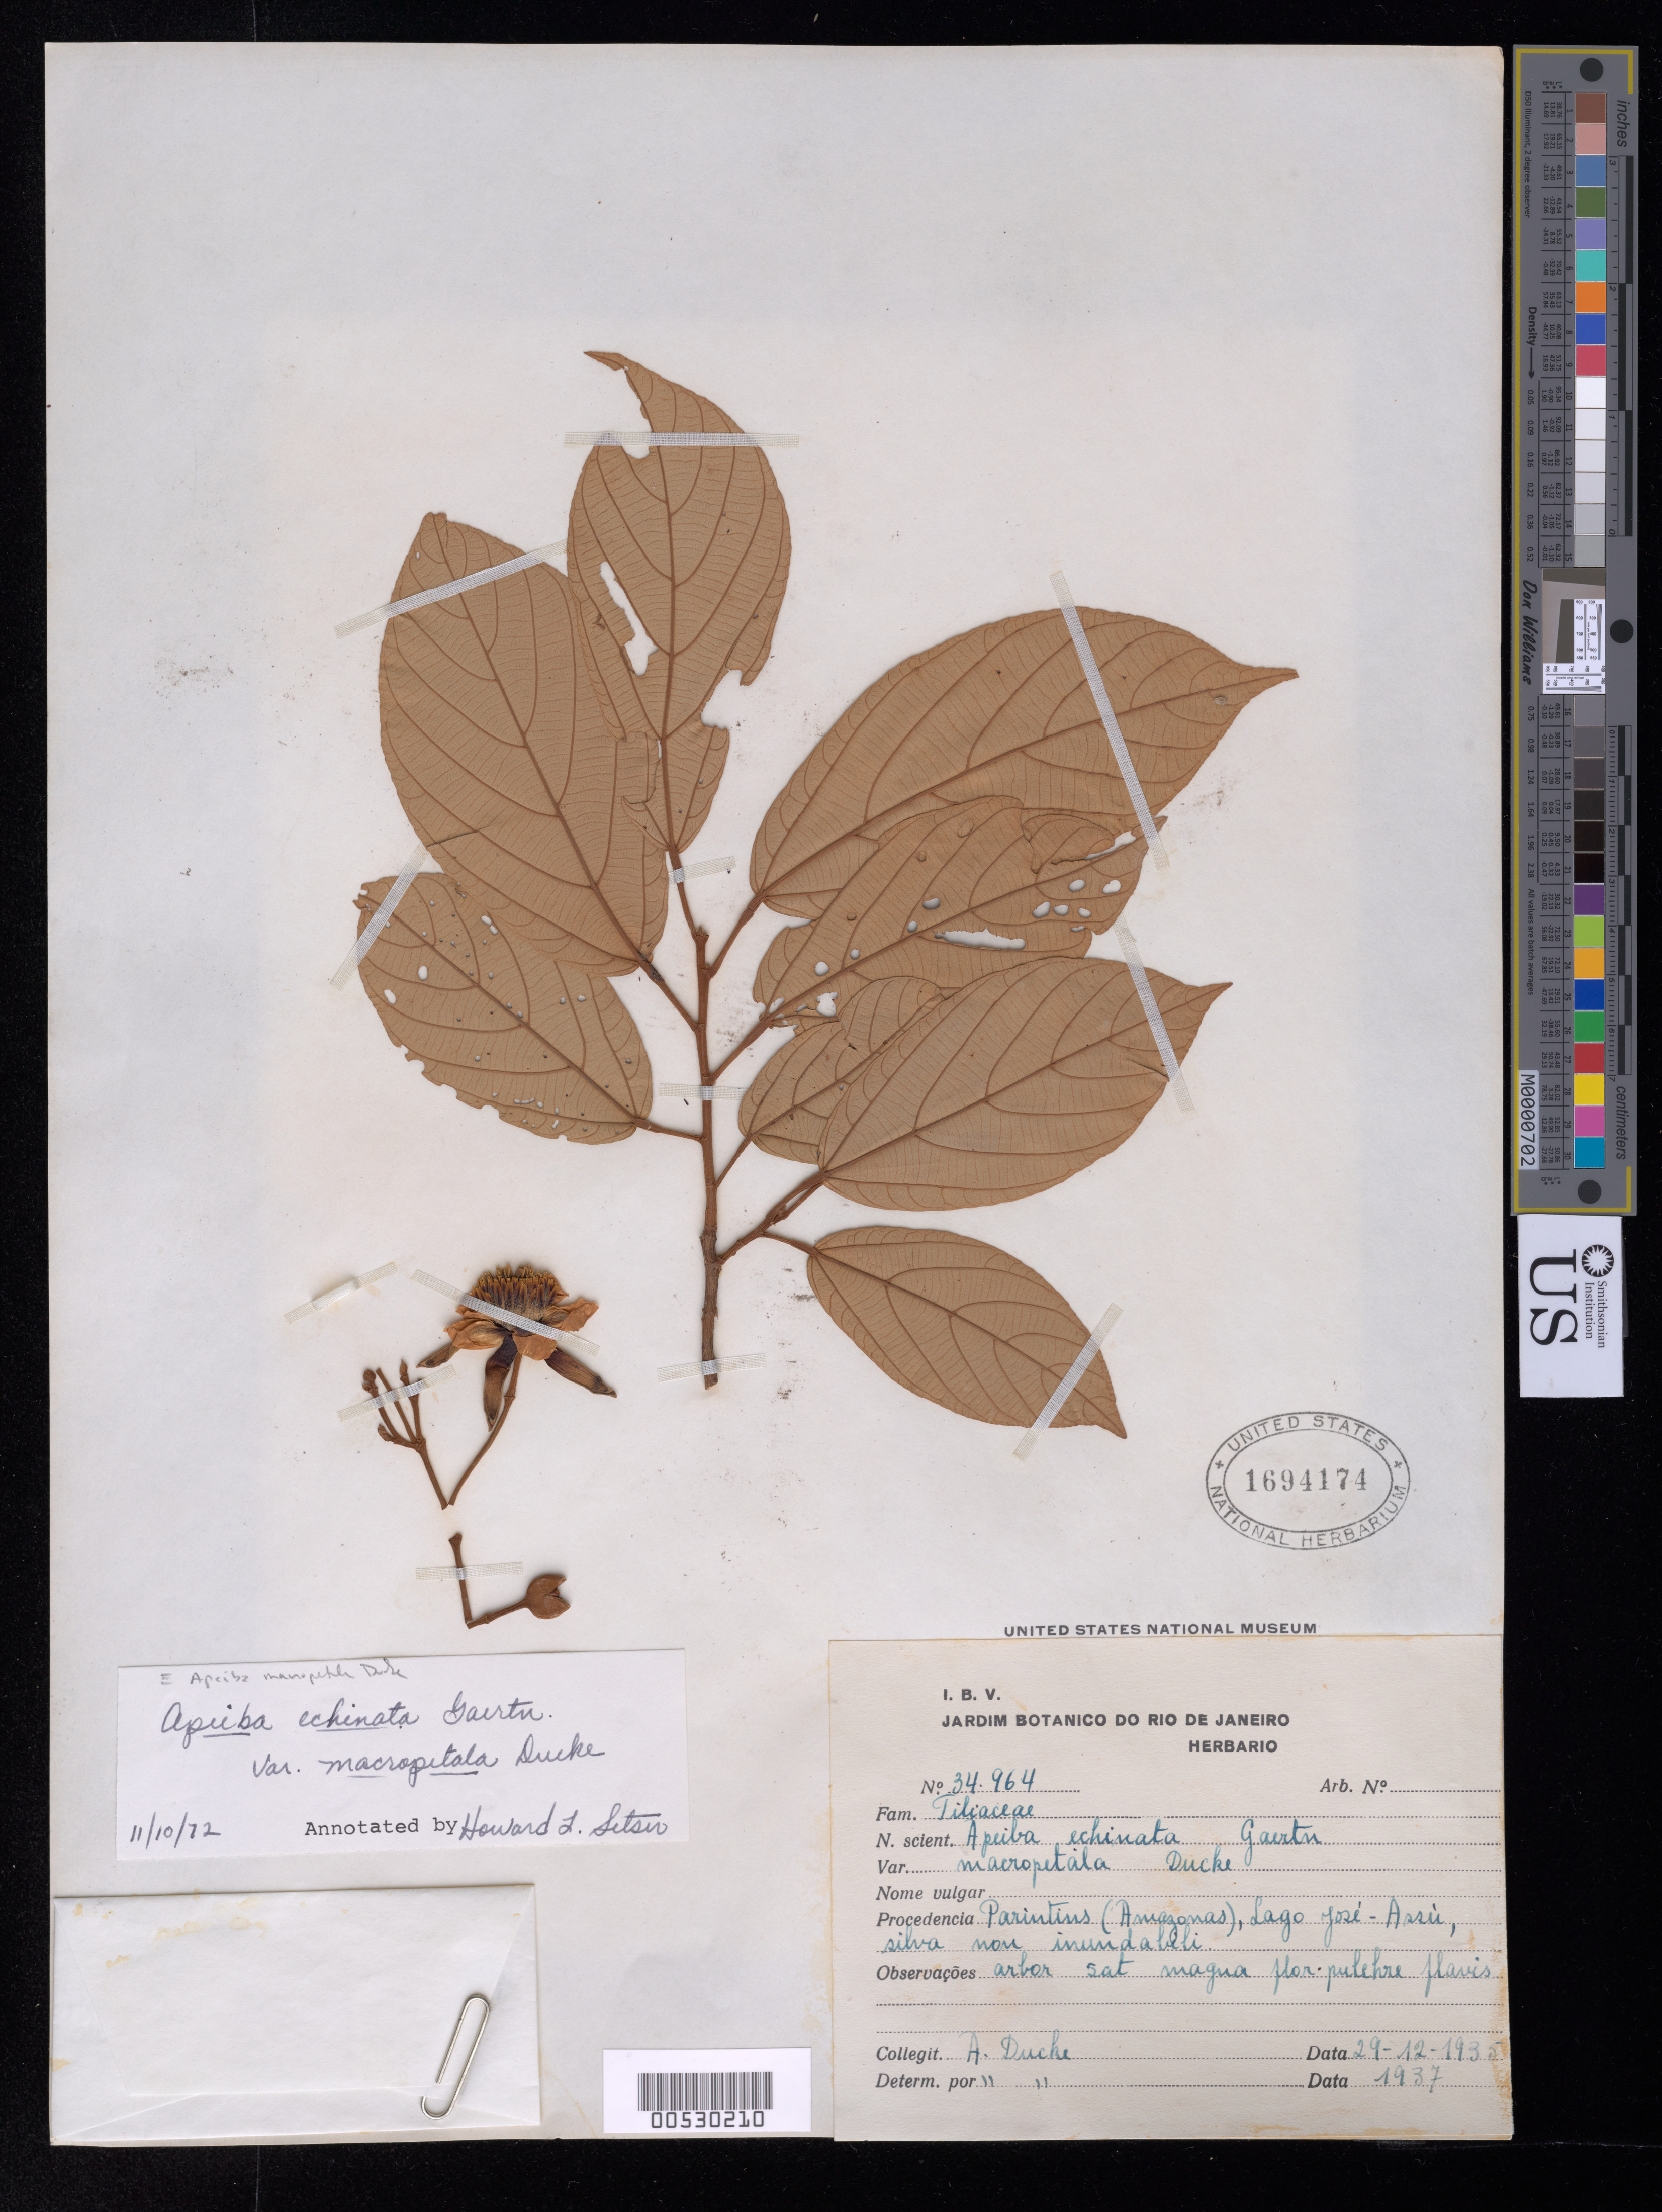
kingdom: Plantae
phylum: Tracheophyta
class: Magnoliopsida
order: Malvales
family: Malvaceae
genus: Apeiba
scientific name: Apeiba macropetala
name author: Ducke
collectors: A. Ducke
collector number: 34964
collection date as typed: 29 Dec 1935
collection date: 1935-12-29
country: Brazil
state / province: Amazonas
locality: Parintinus, Lago Jose-Assii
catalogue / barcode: US 1694174